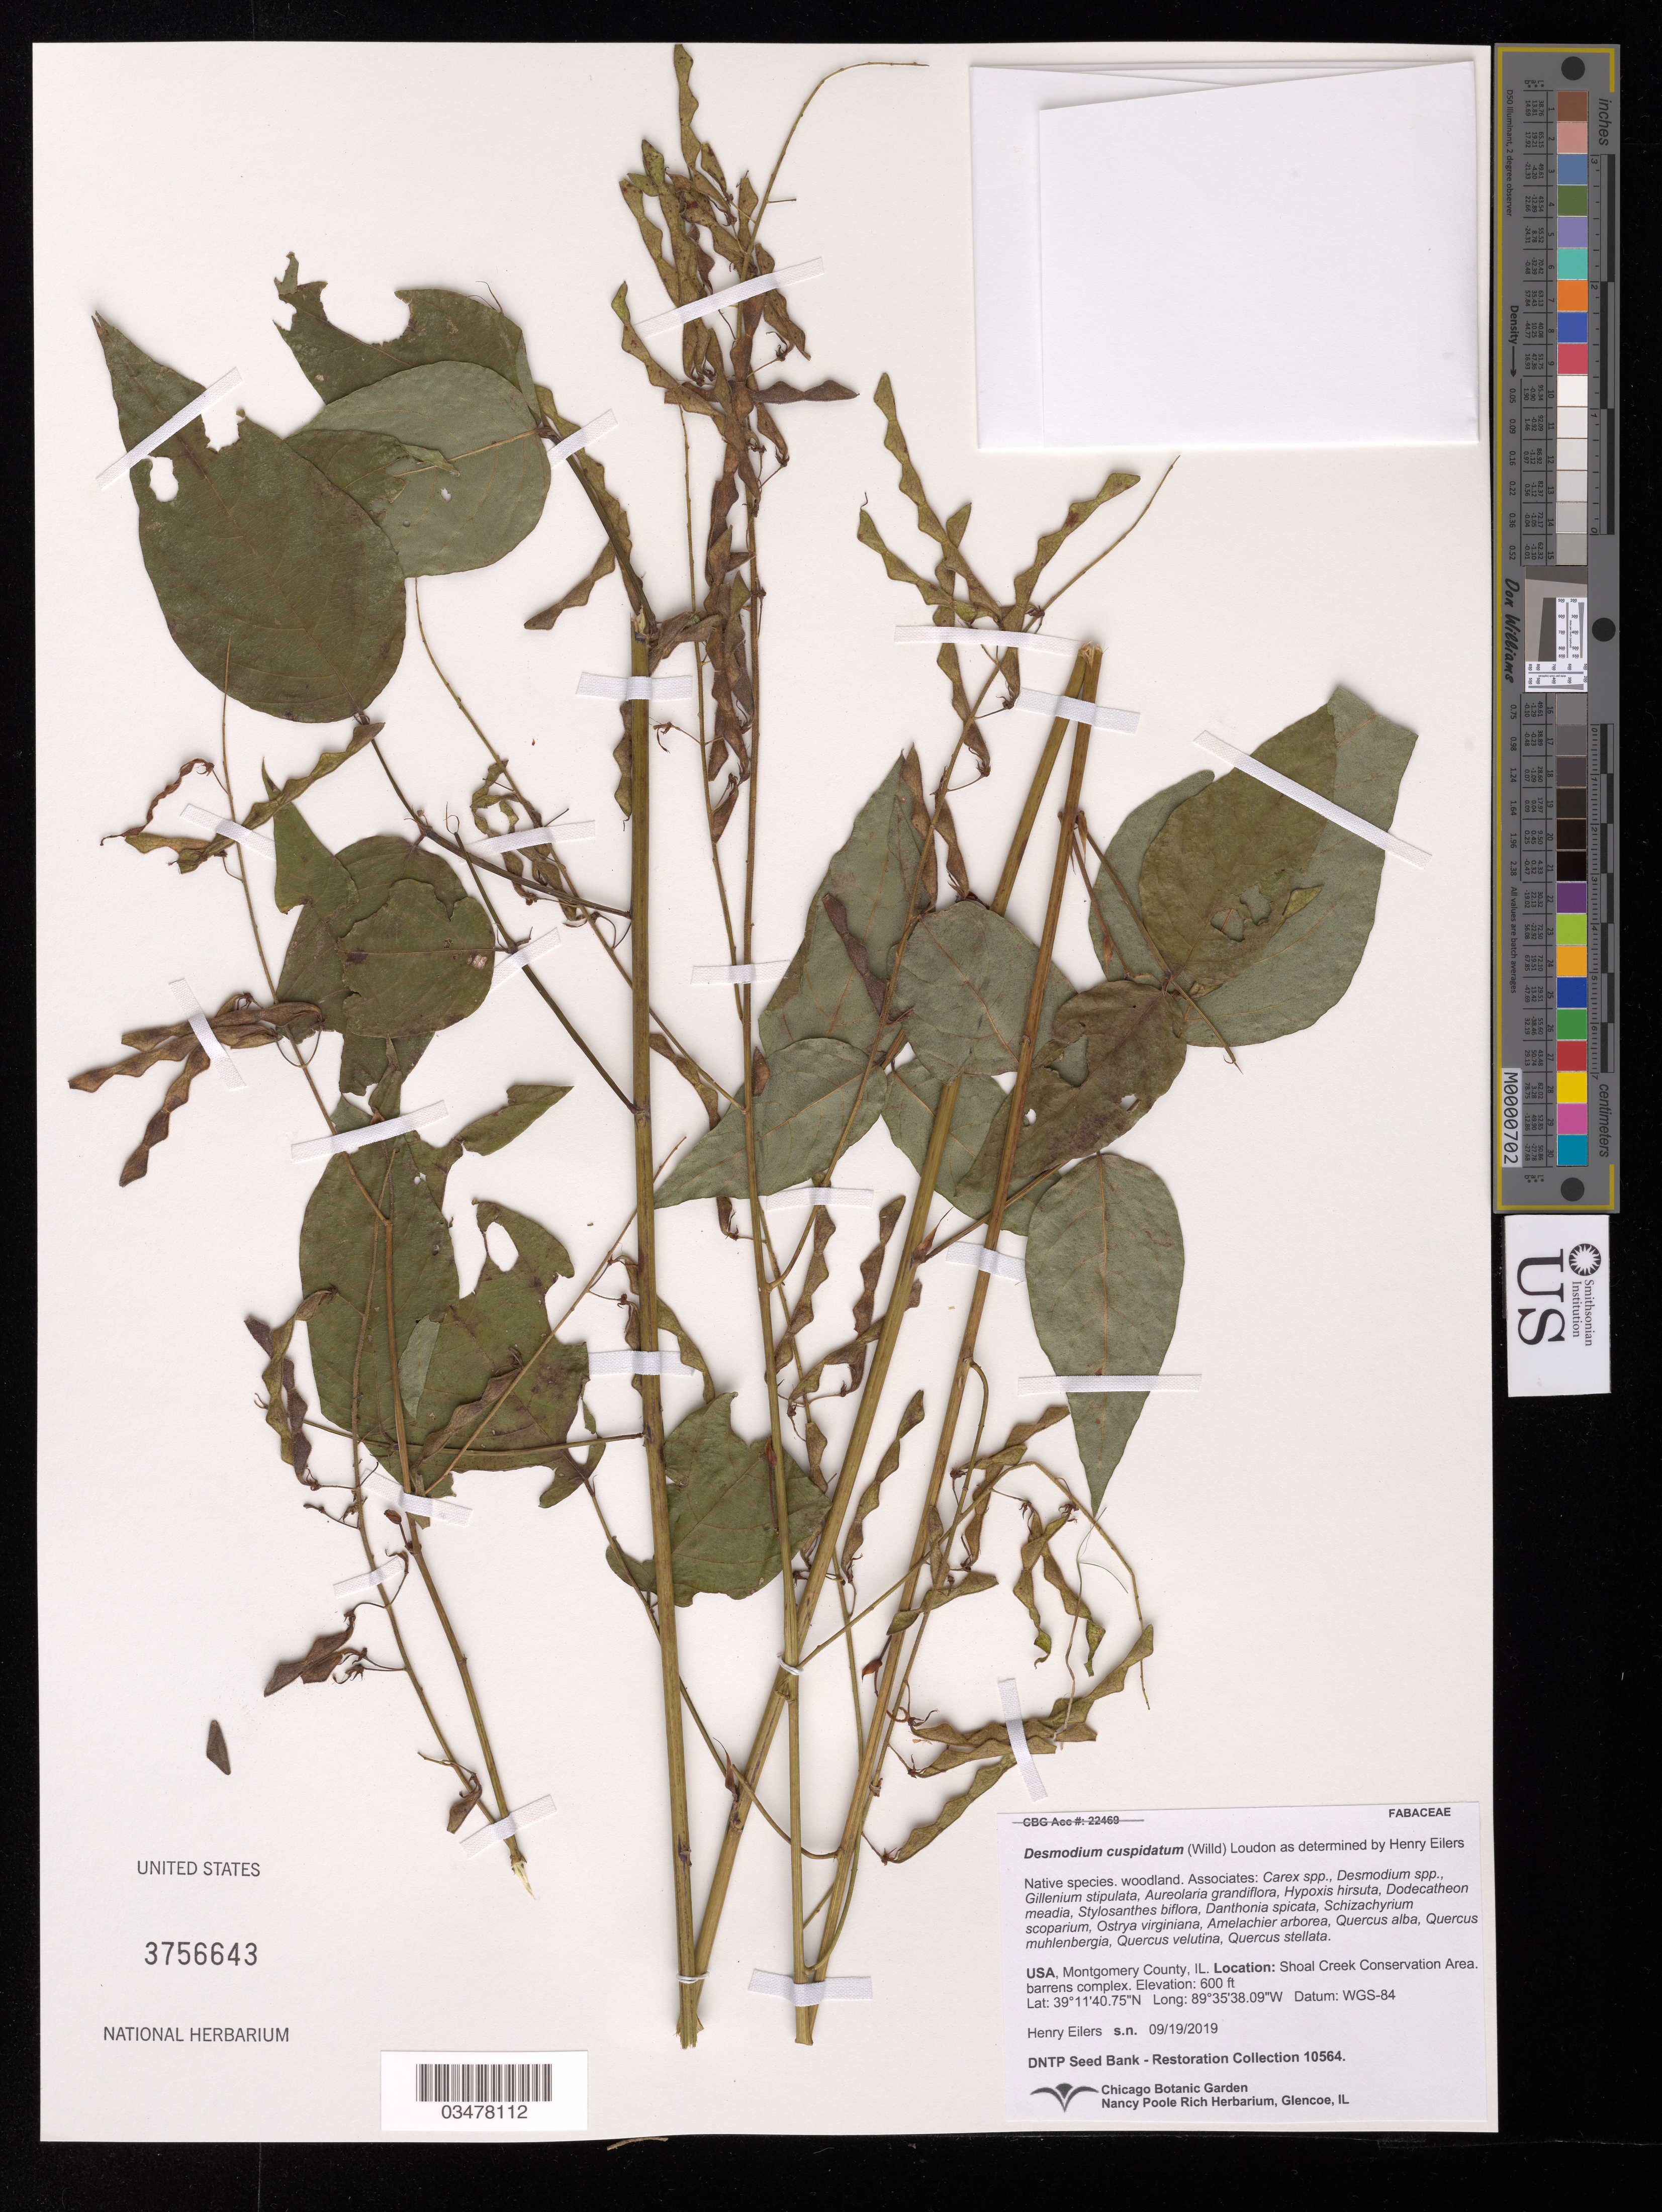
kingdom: Plantae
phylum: Tracheophyta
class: Magnoliopsida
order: Fabales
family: Fabaceae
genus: Desmodium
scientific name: Desmodium cuspidatum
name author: (Muhl. ex Willd.) Loudon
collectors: H. Eilers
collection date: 2019-09-19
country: United States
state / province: Illinois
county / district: Montgomery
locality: Shoal Creek Conservation Area, barrens complex.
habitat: Woodland. With Carex sp., Desmodium sp., Ostrya virginiana, Quercus stellata, etc.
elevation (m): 183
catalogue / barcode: US 3756643